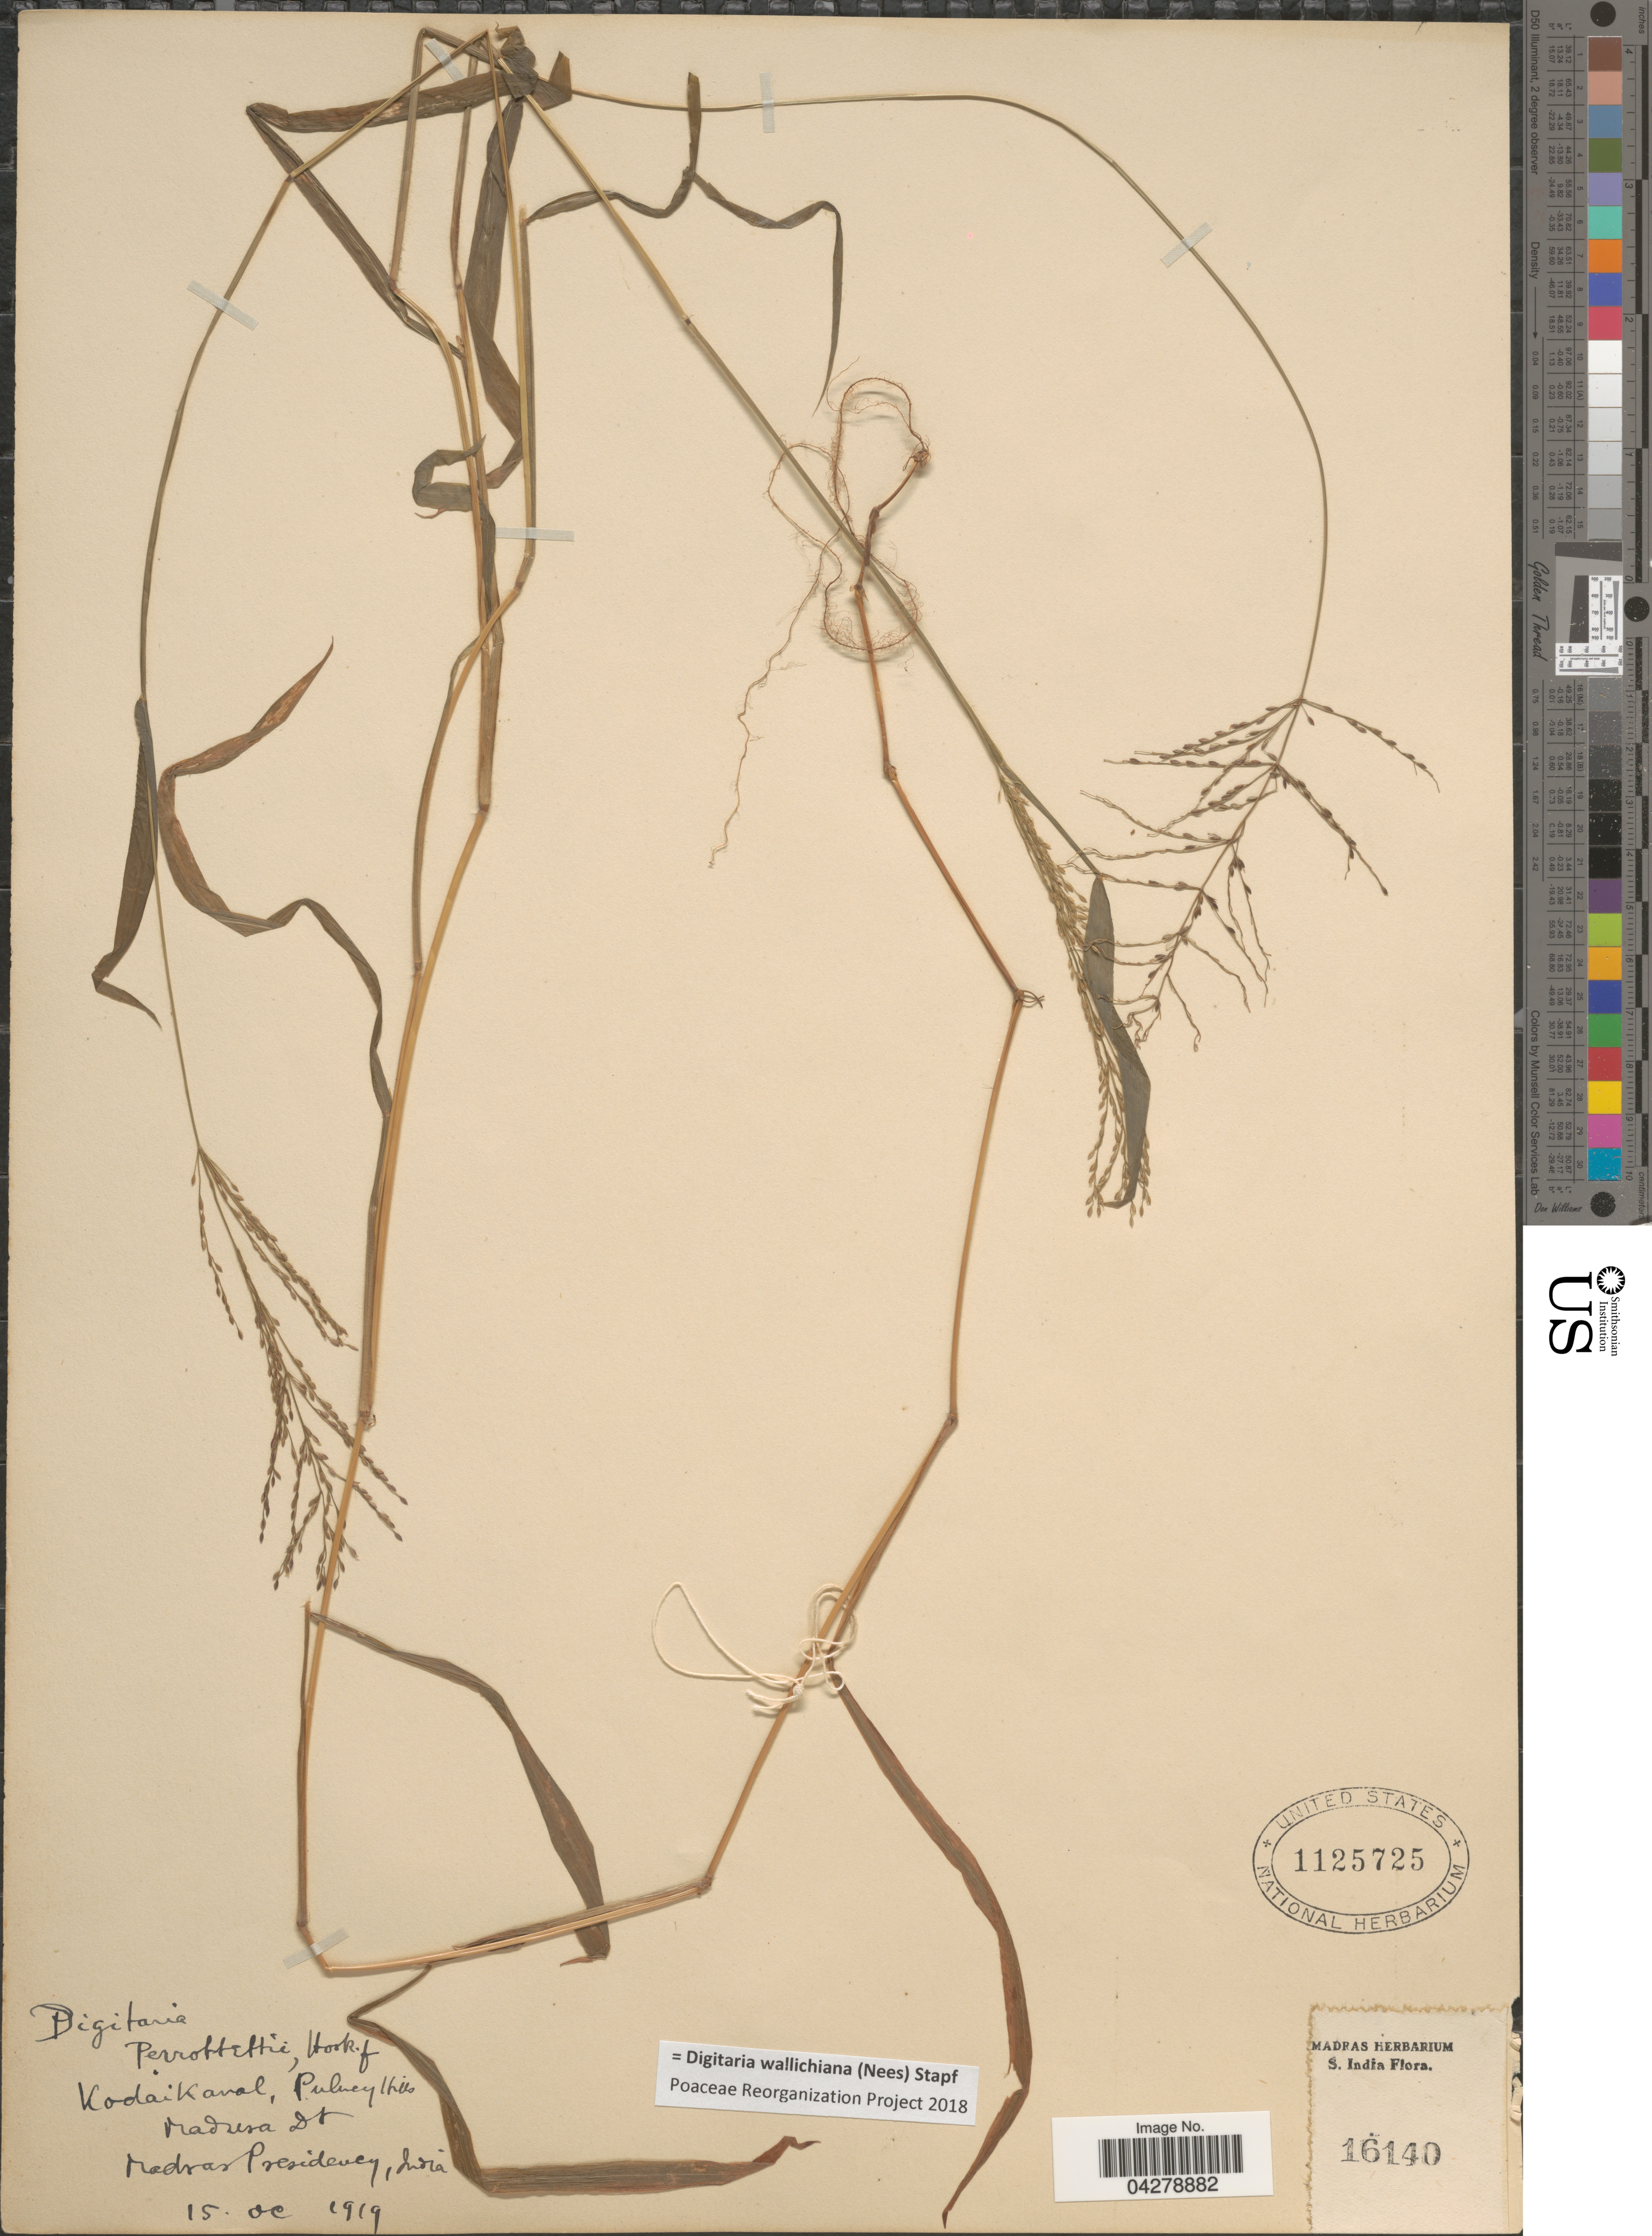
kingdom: Plantae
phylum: Tracheophyta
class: Liliopsida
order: Poales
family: Poaceae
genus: Digitaria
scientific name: Digitaria wallichiana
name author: (Nees) Stapf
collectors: Ex herb. Madras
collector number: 16140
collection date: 1919-10-15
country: India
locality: S. India. KodaiKanal, Pulney Hills. Madiera Dt. Madras Presidency.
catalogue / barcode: US 1125725